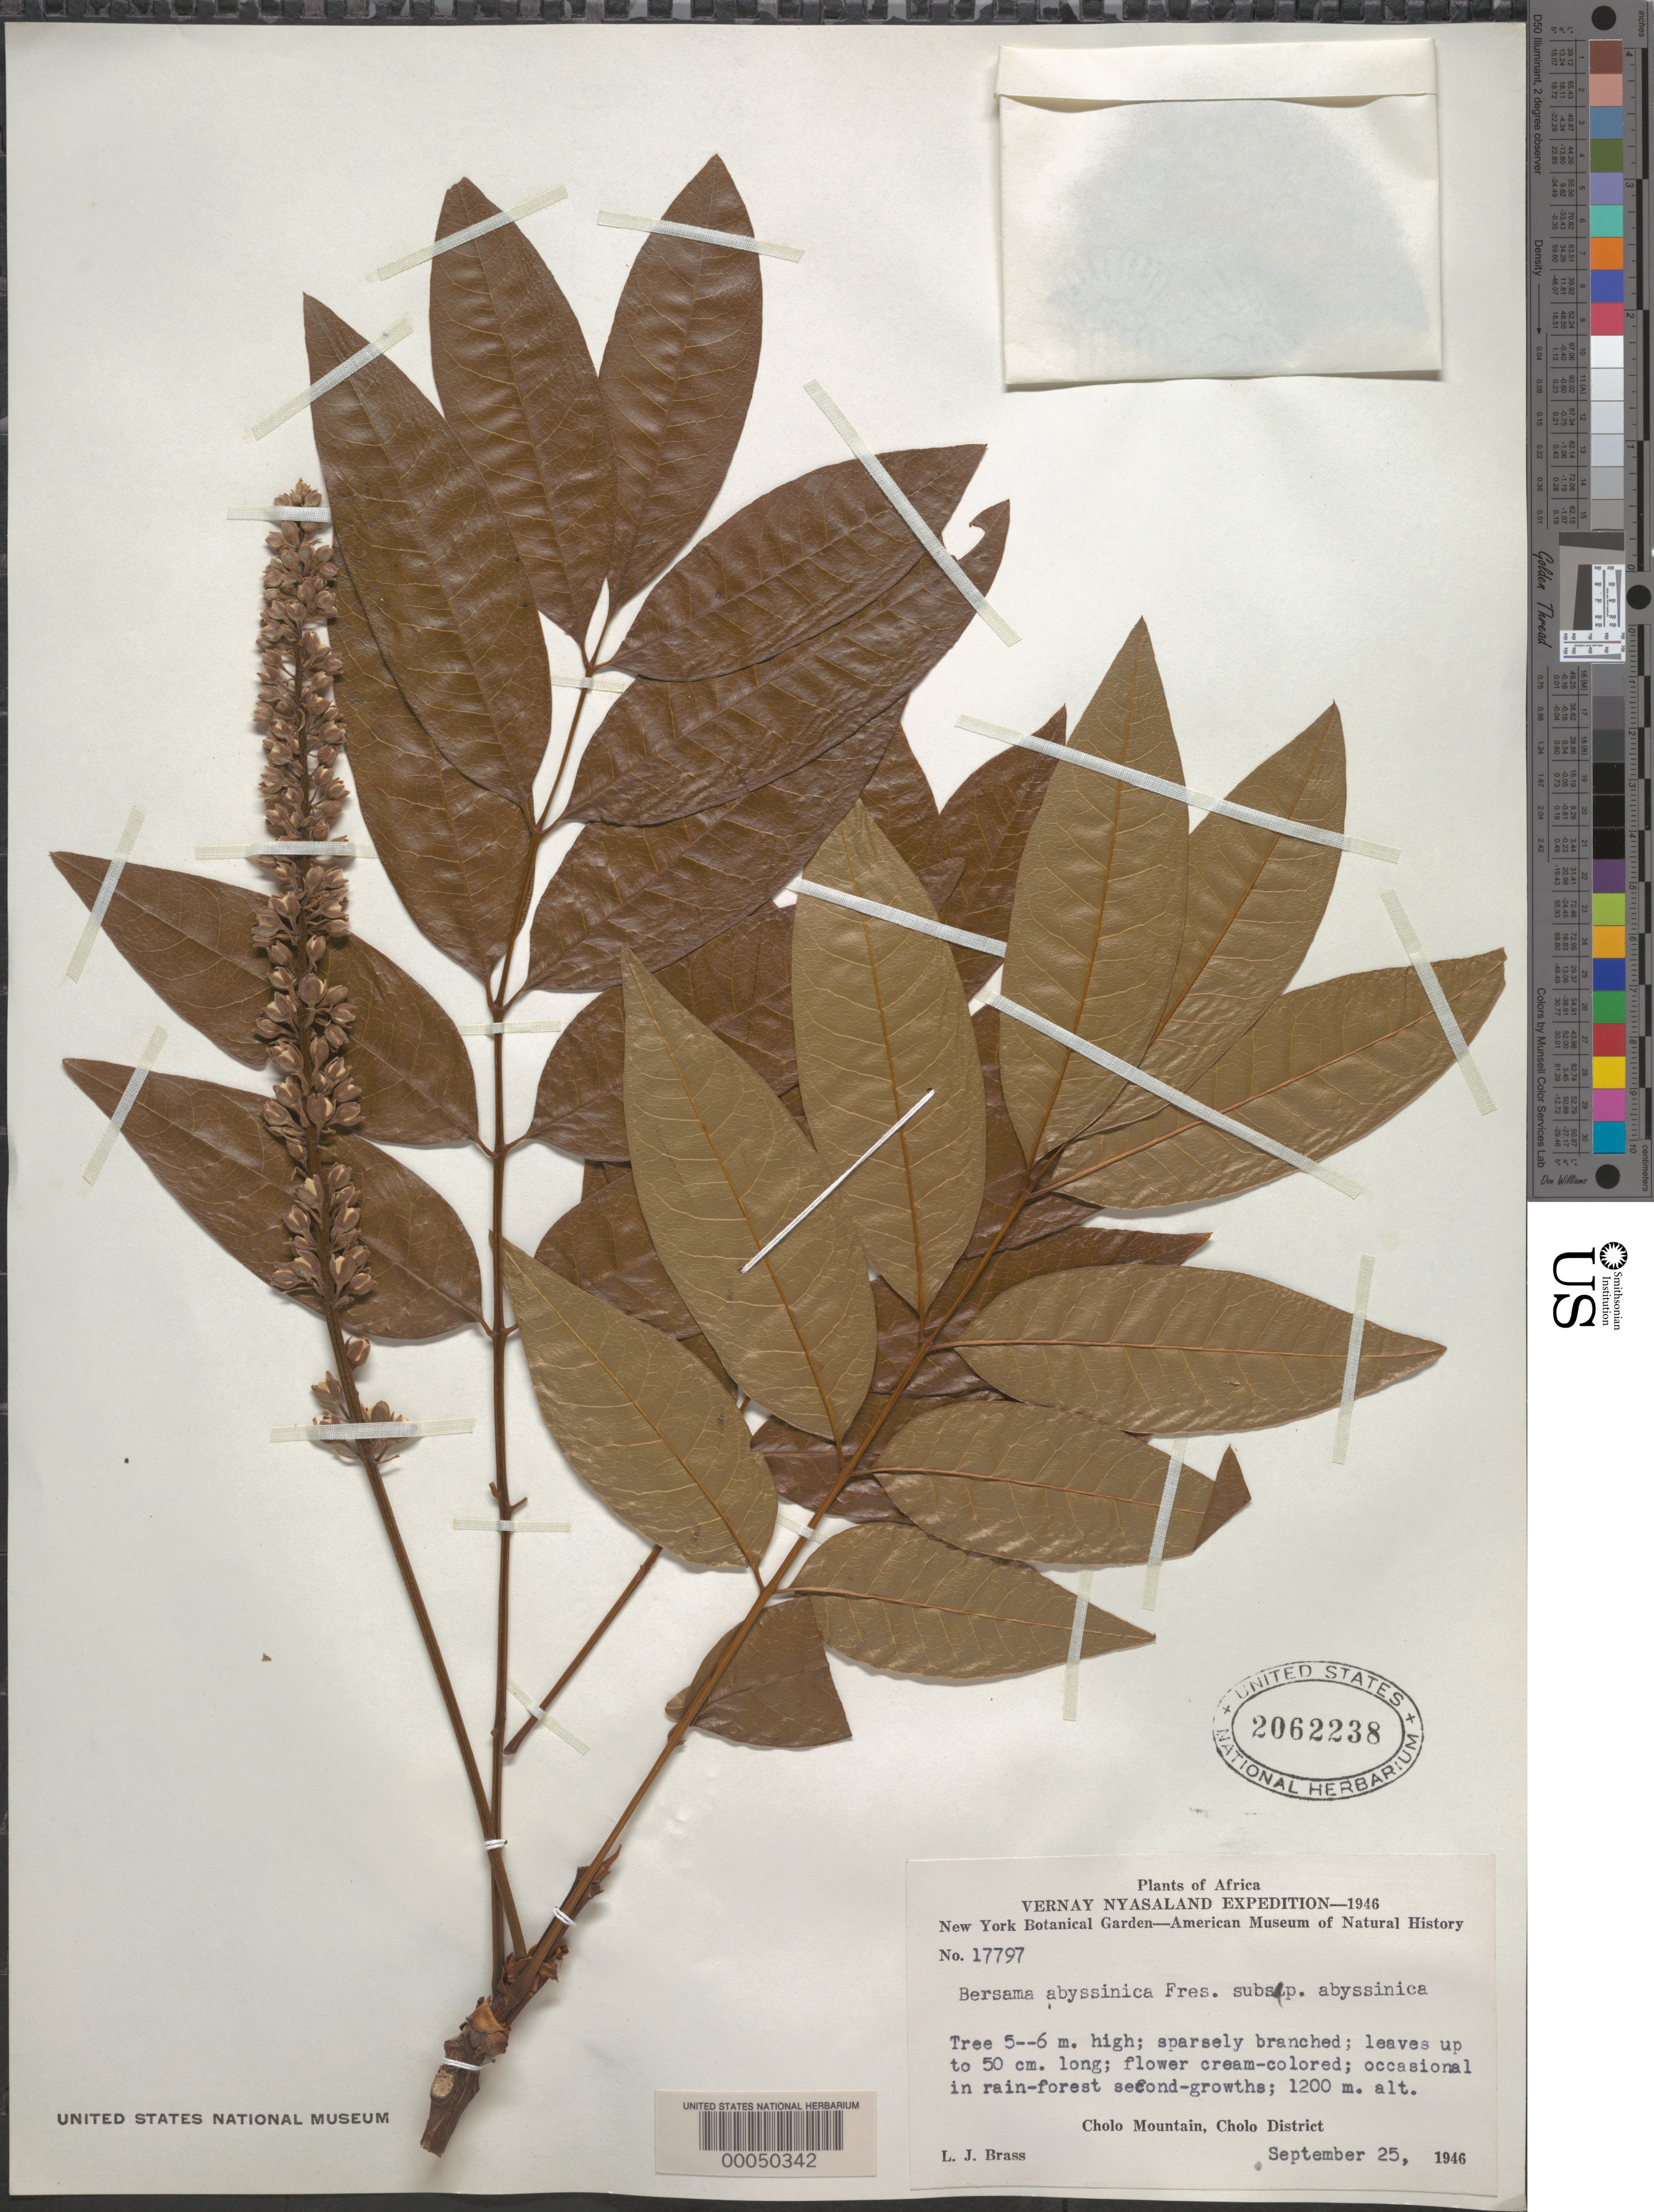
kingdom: Plantae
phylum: Tracheophyta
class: Magnoliopsida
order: Geraniales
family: Melianthaceae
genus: Bersama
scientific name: Bersama abyssinica subsp. abyssinica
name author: Fresen.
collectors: L. J. Brass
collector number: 17797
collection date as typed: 25 Sep 1946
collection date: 1946-09-25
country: Malawi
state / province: Southern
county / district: Thyolo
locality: Cholo mountain, Cholo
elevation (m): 1200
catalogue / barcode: US 2062238